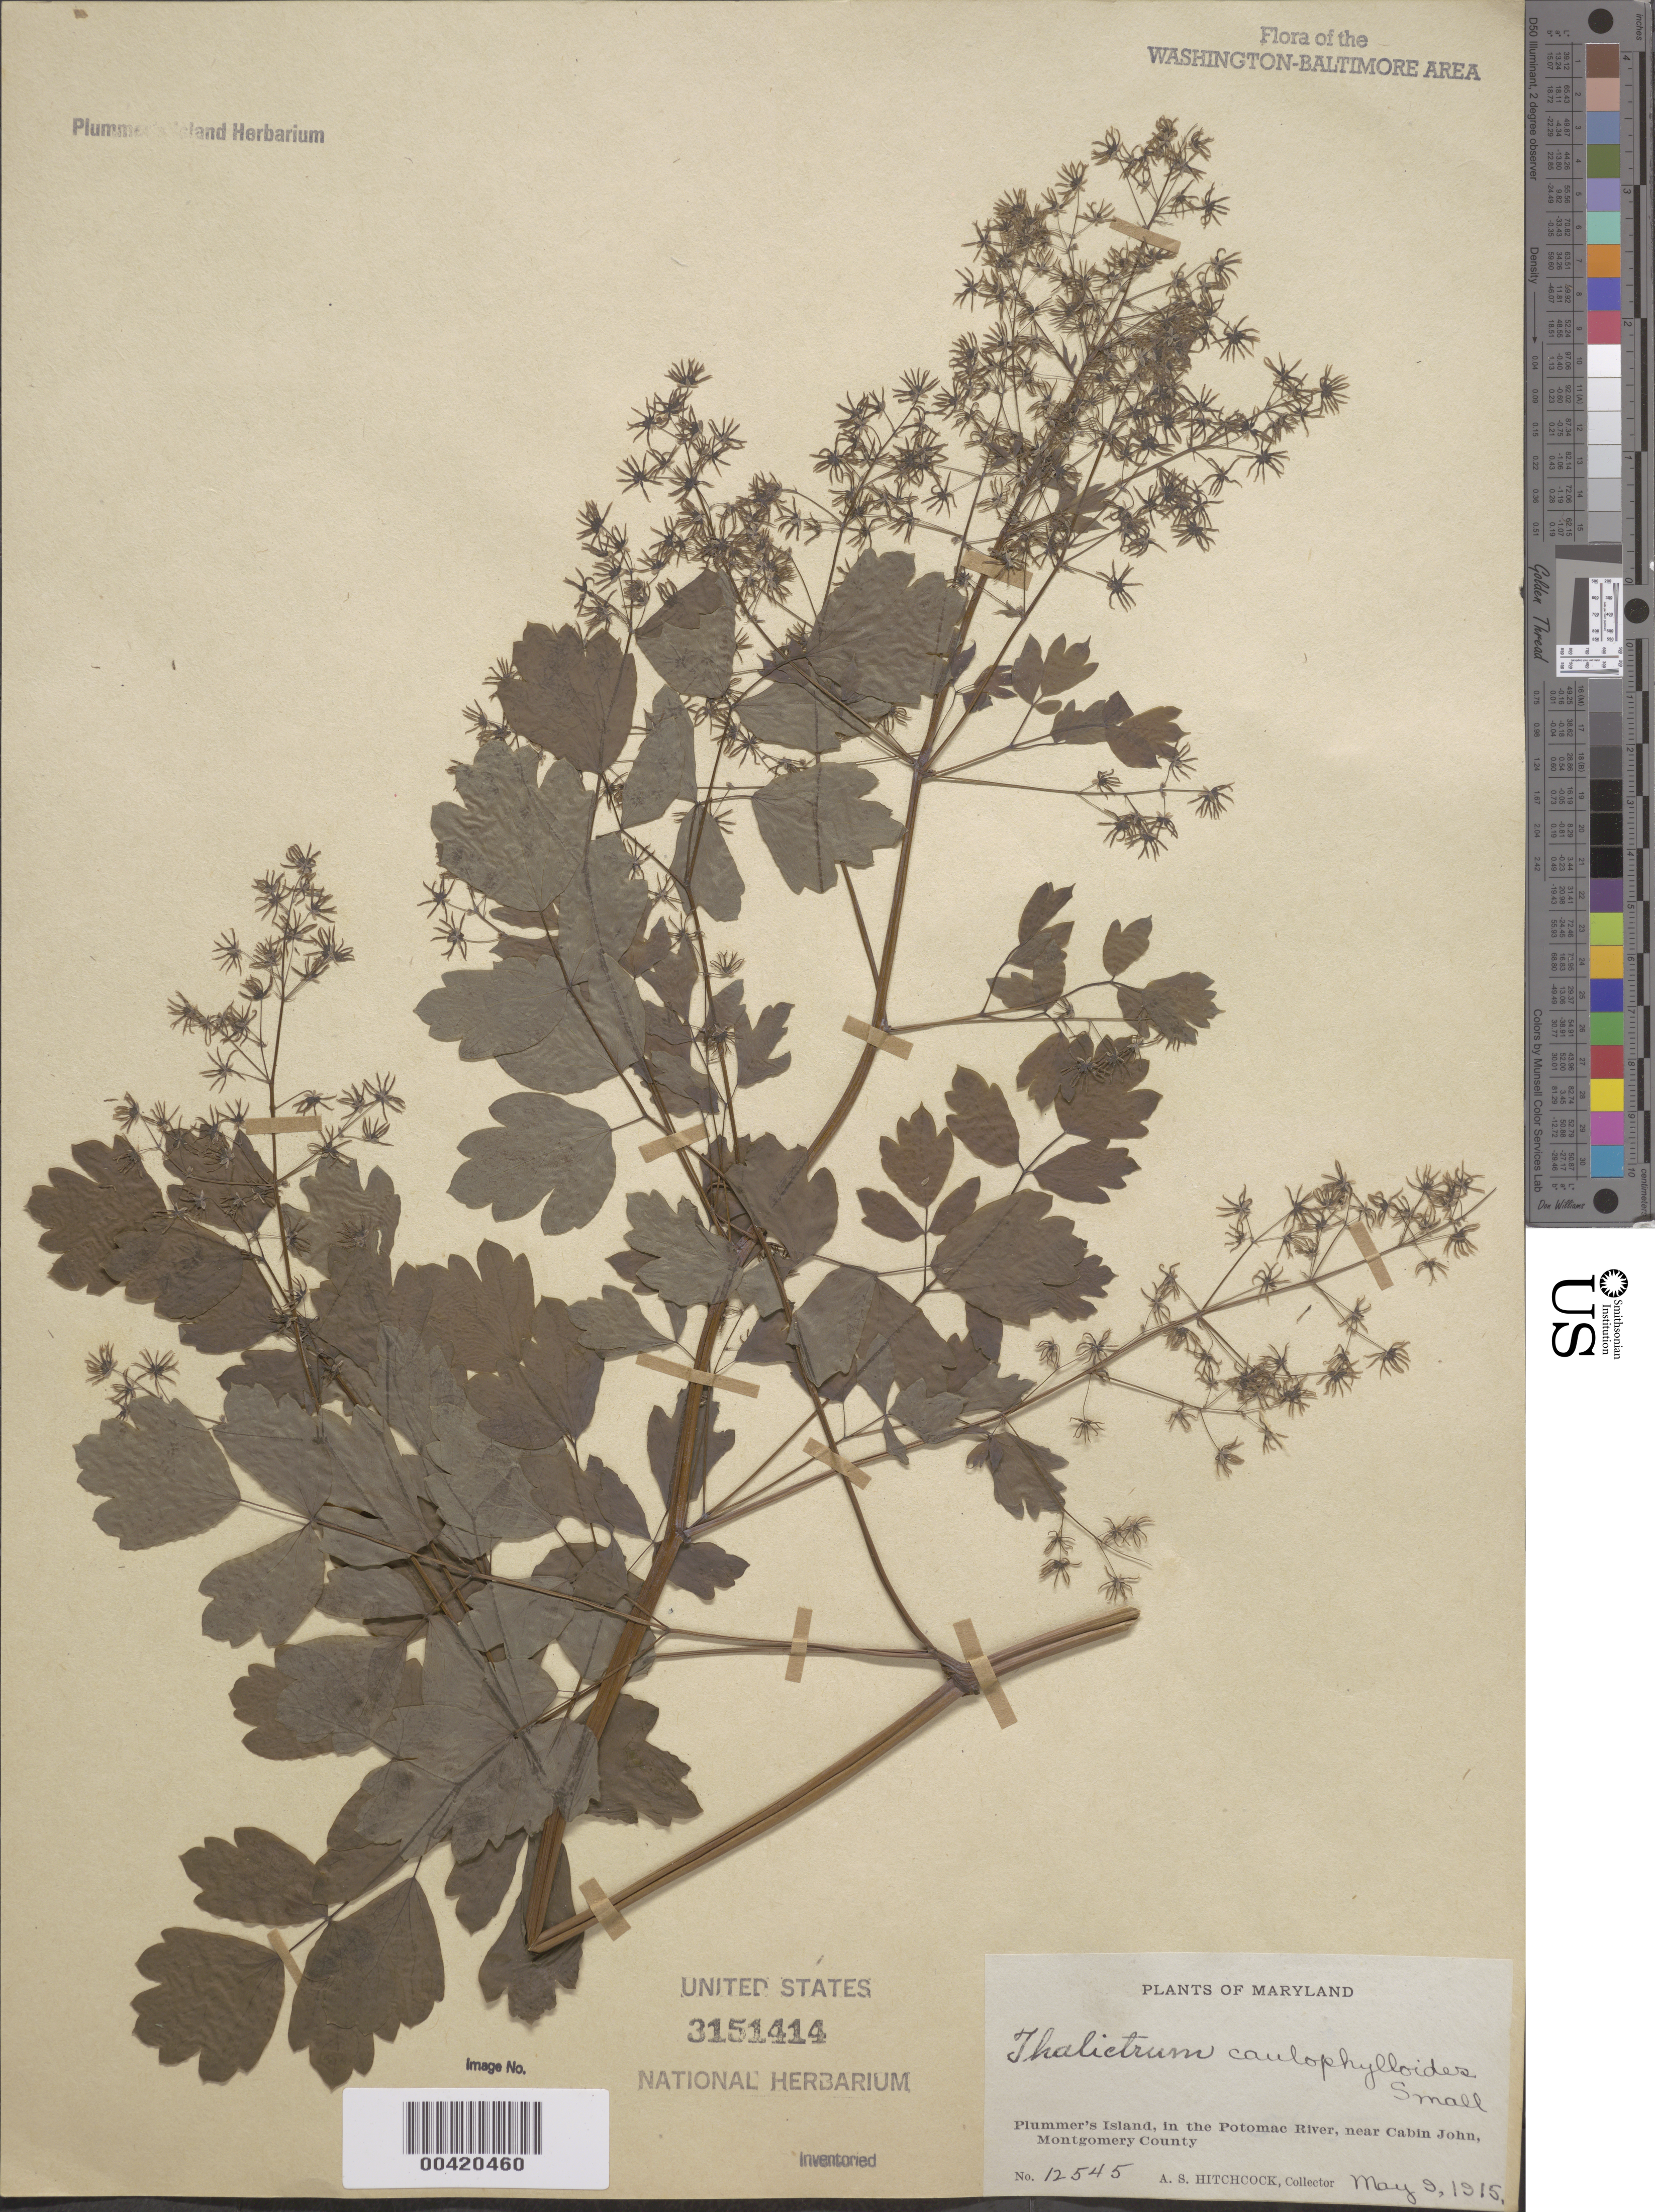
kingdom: Plantae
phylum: Tracheophyta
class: Magnoliopsida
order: Ranunculales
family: Ranunculaceae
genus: Thalictrum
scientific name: Thalictrum coriaceum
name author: (Britton) Small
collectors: A. S. Hitchcock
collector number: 12545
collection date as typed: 09 May 1915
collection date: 1915-05-09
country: United States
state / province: Maryland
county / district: Montgomery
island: Plummers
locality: Plummer's Island C. & O. Canal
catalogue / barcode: US 3151414